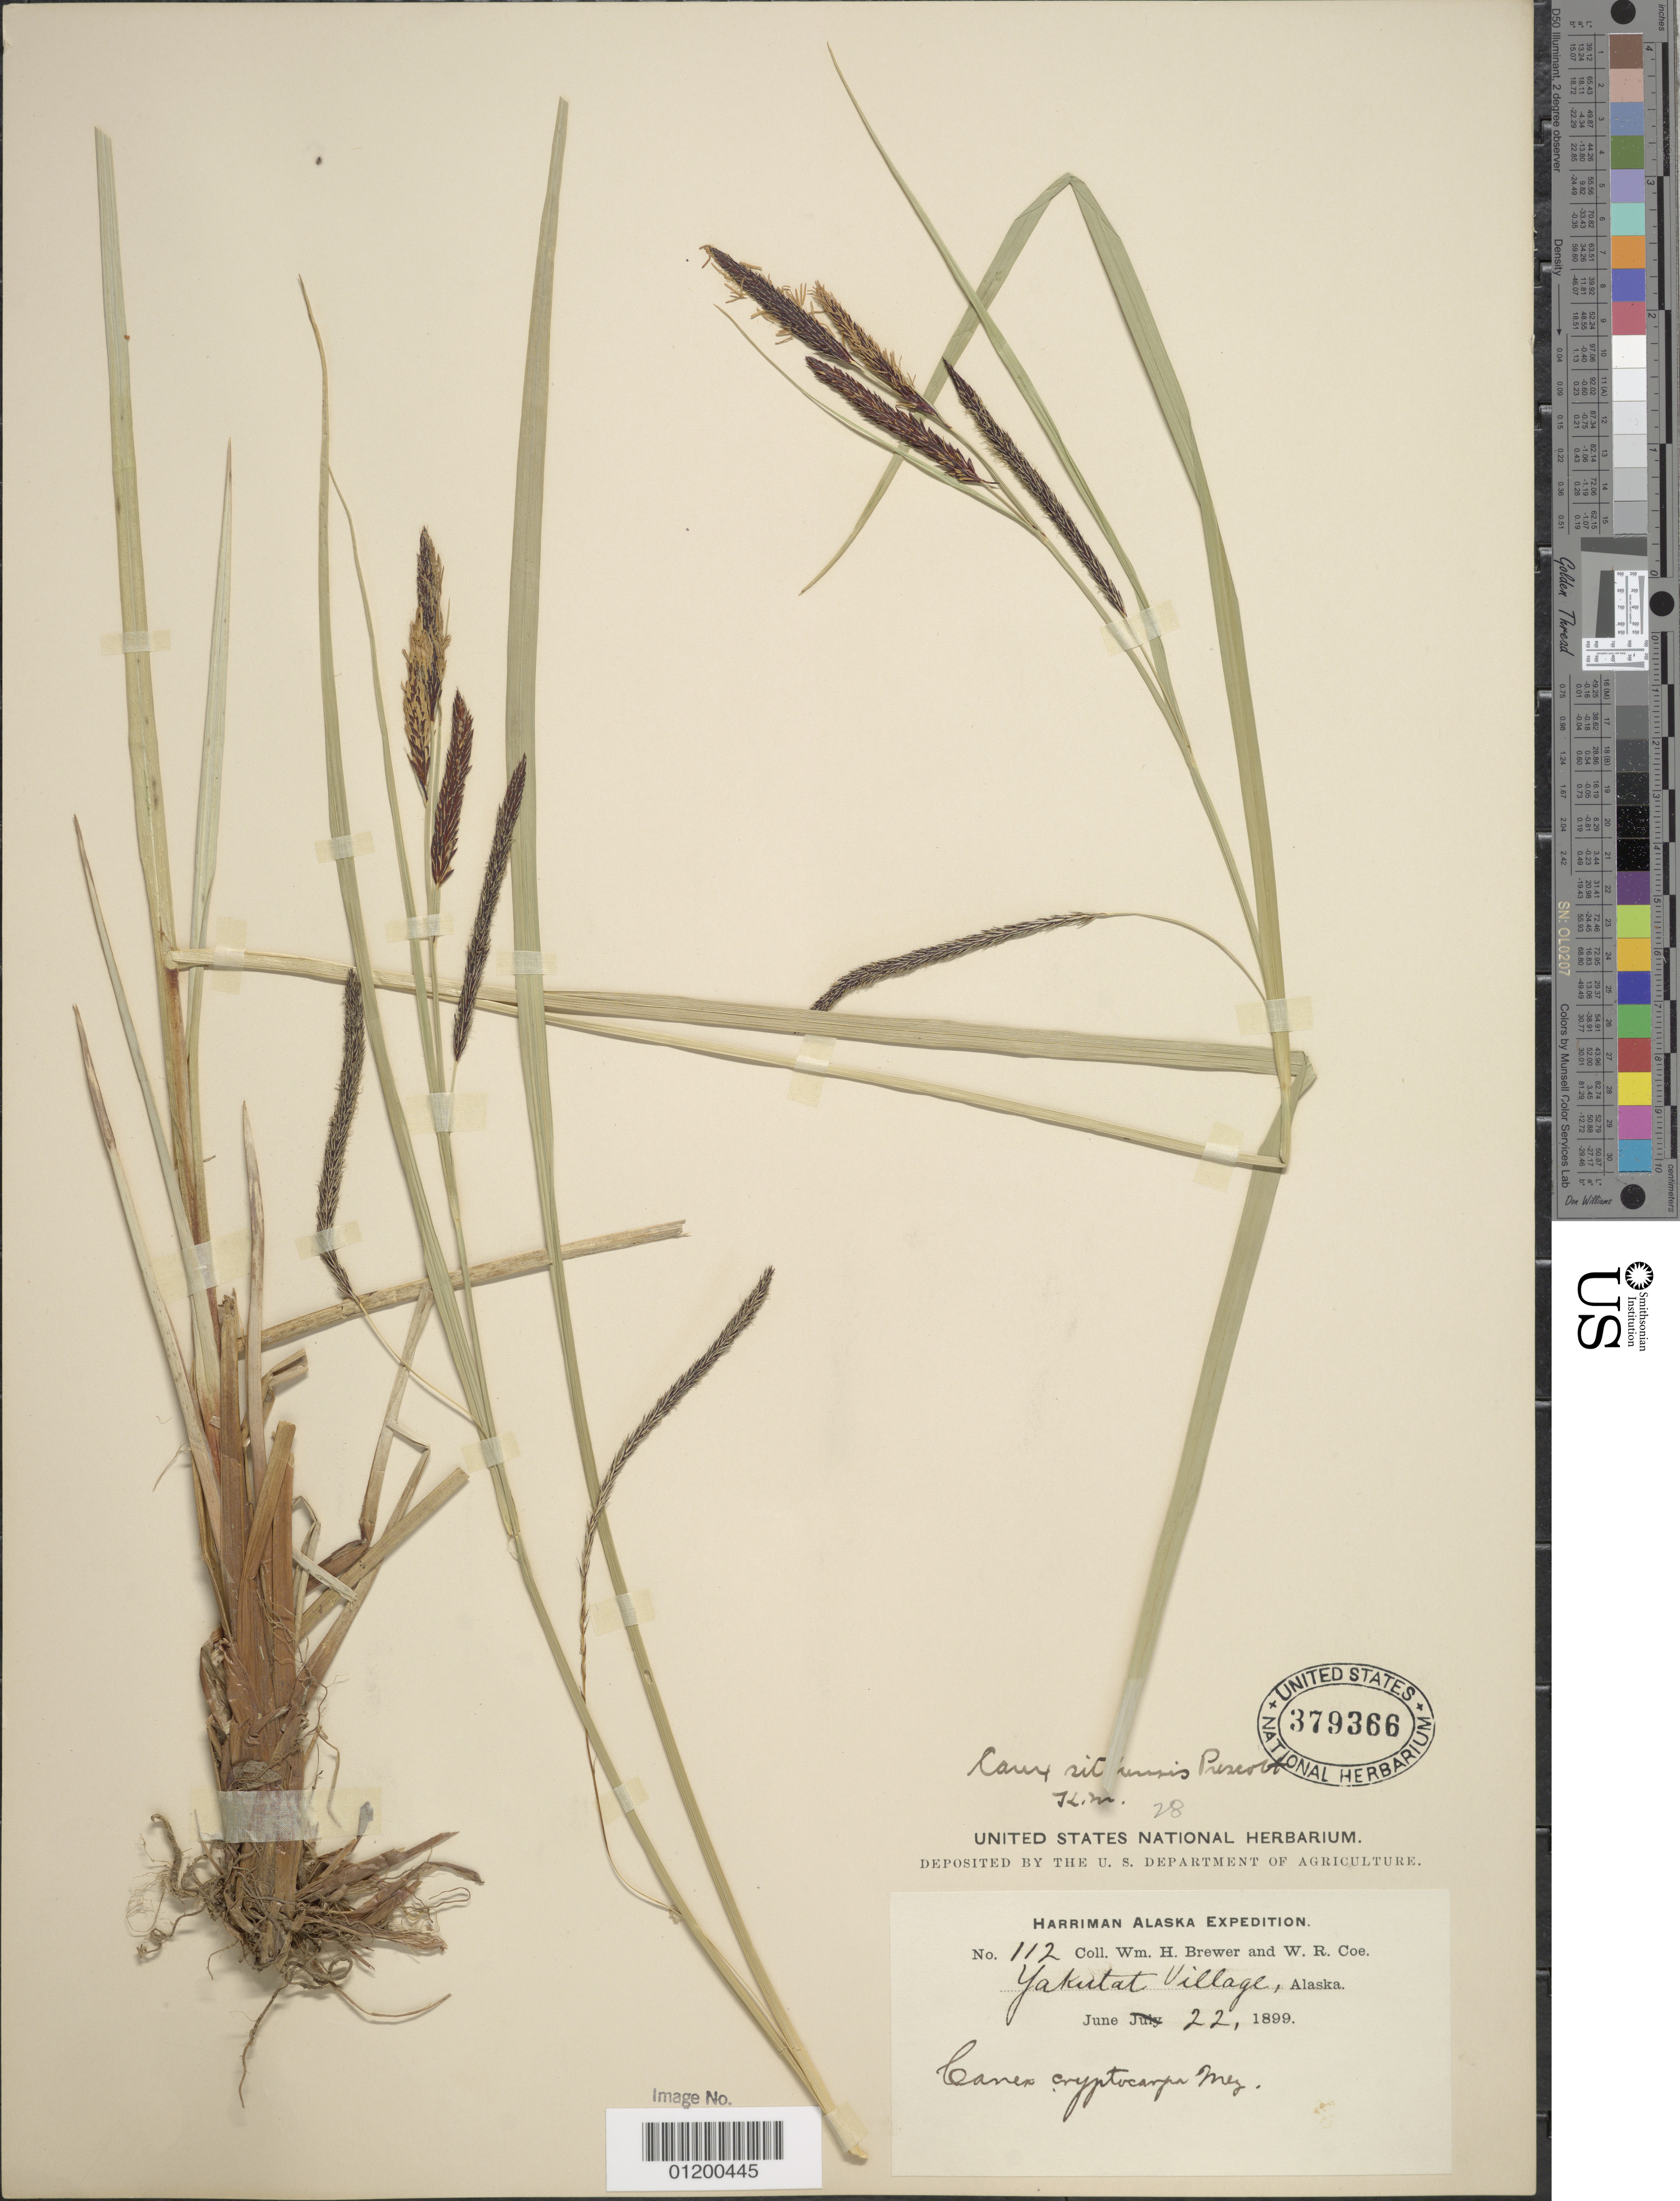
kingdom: Plantae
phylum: Tracheophyta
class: Liliopsida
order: Poales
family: Cyperaceae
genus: Carex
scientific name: Carex aquatilis var. dives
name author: (Holm) Kük.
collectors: W. H. Brewer & W. Coe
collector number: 112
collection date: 1899-06-22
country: United States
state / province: Alaska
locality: Yakutat Village.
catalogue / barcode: US 379366